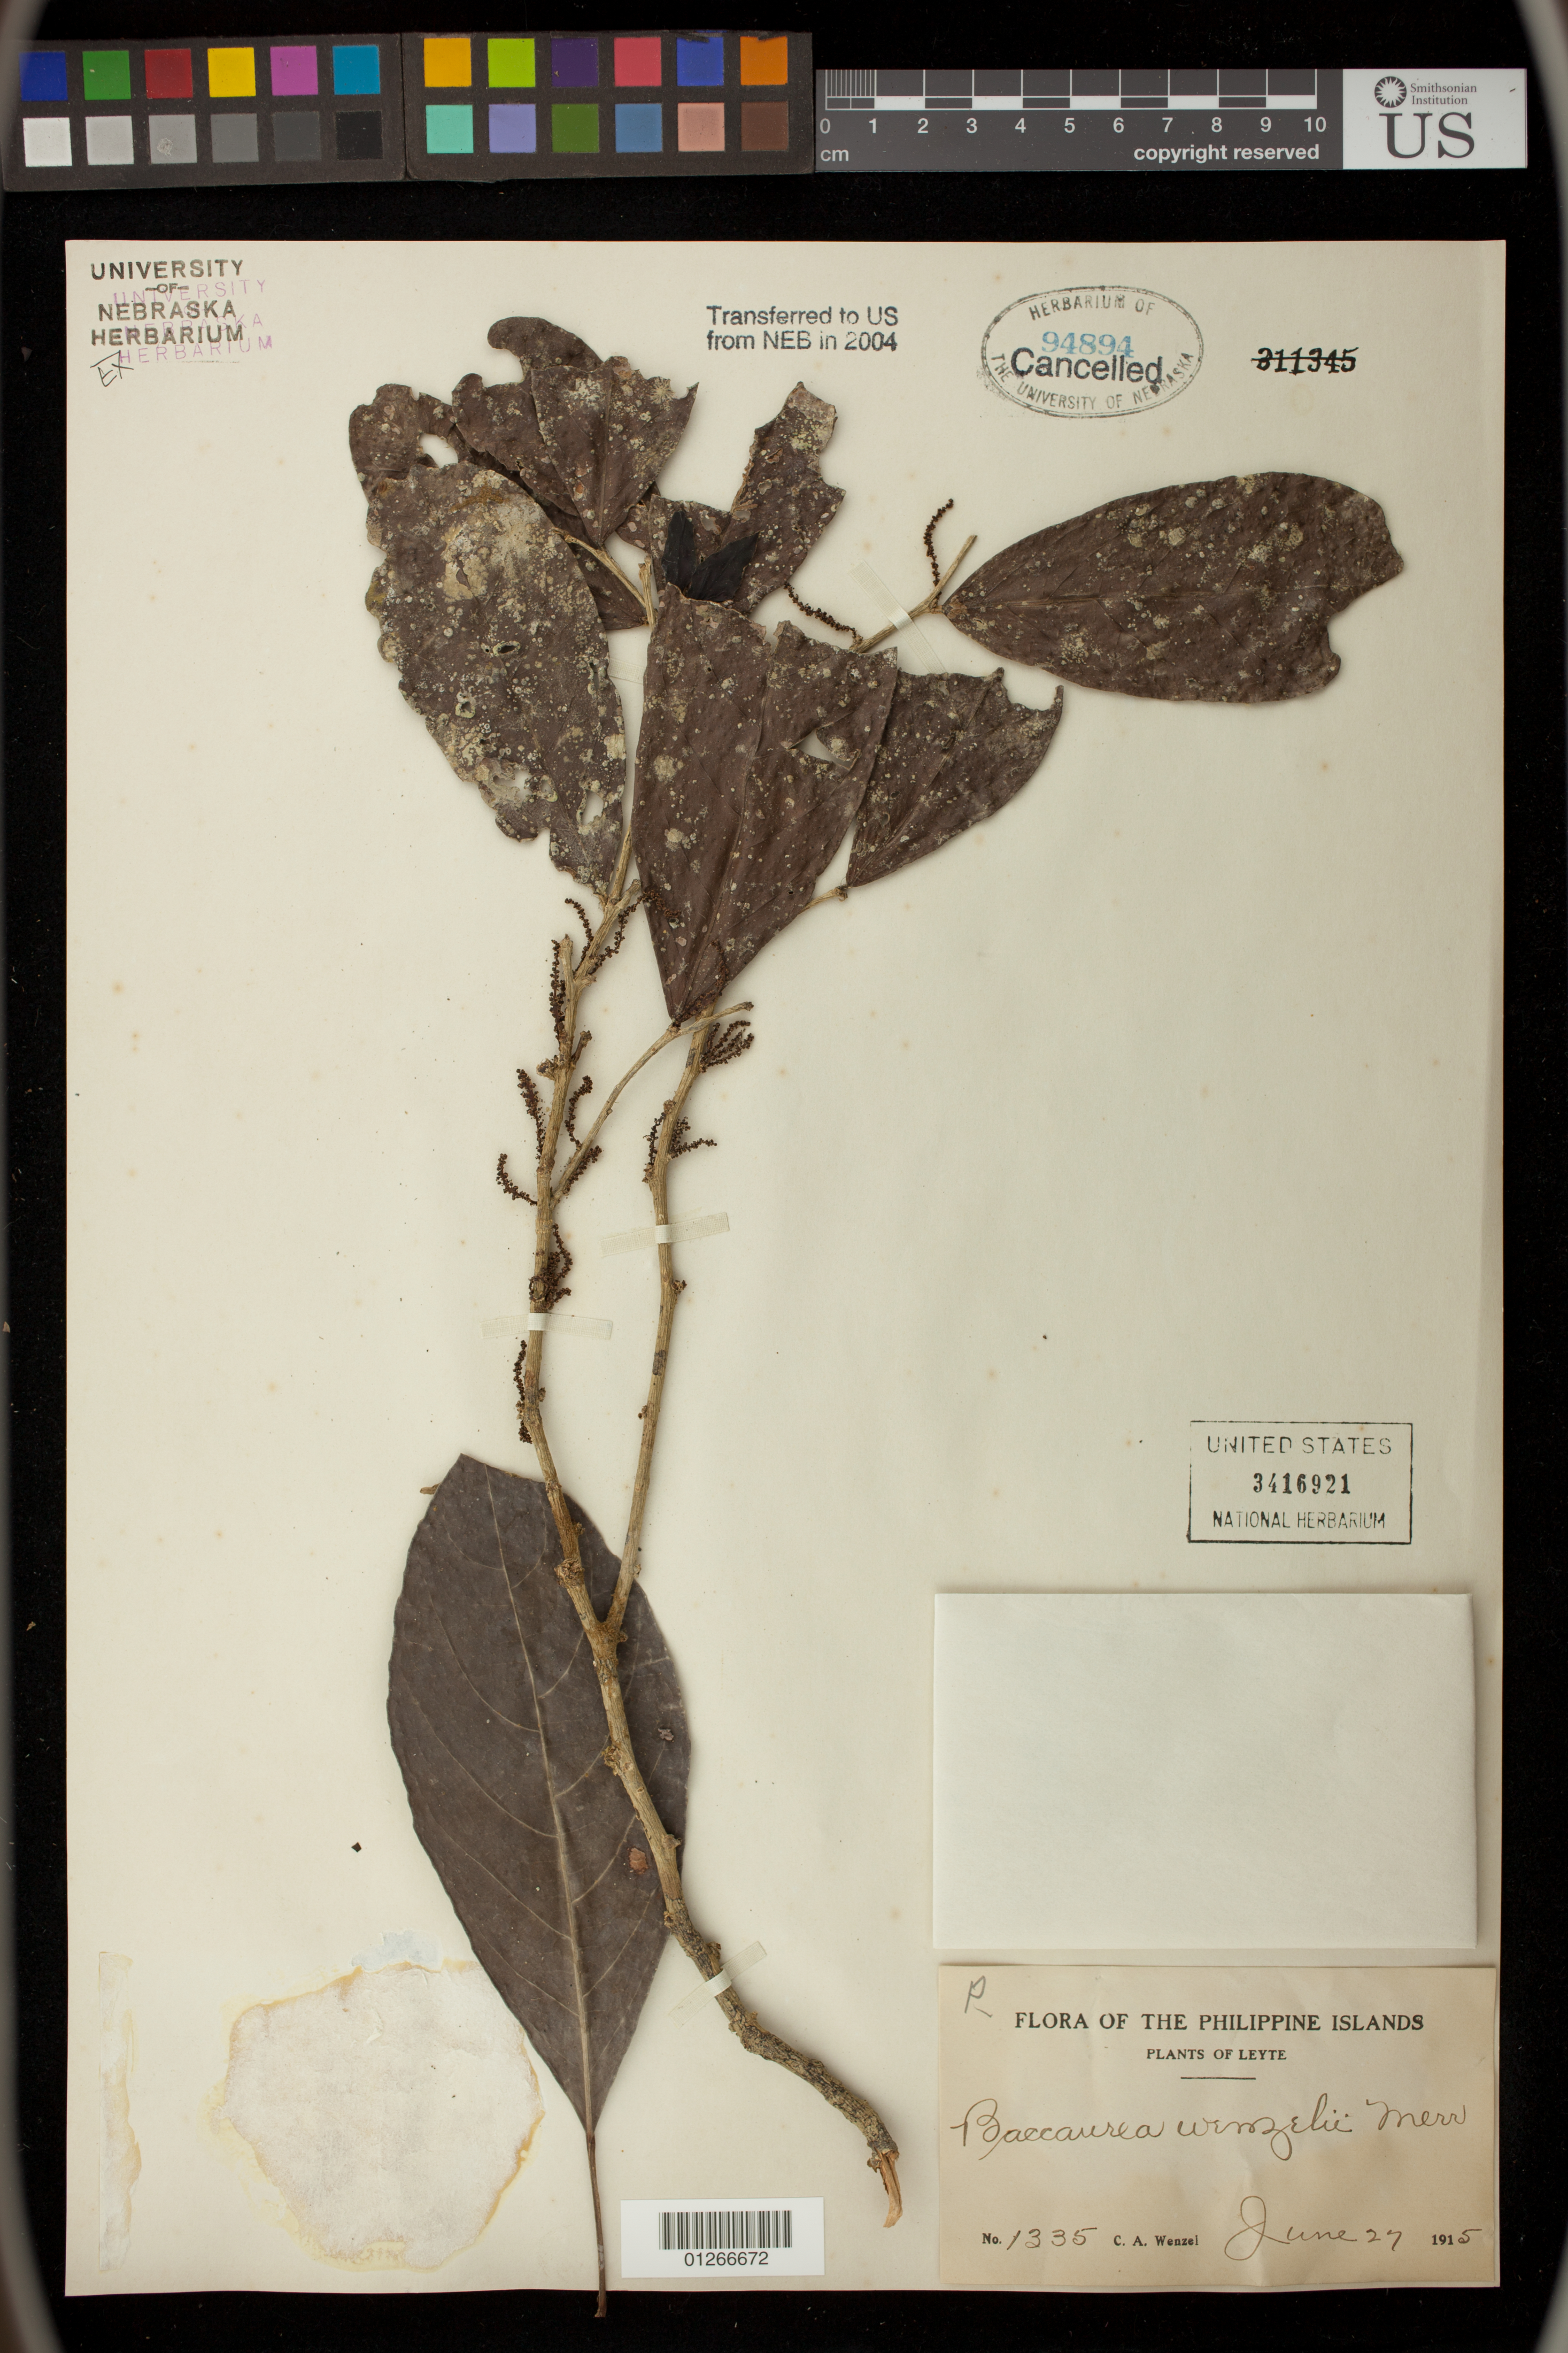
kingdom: Plantae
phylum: Tracheophyta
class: Magnoliopsida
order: Malpighiales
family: Phyllanthaceae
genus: Baccaurea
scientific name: Baccaurea sp.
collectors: C. Wenzel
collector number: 1335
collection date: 1915-06-27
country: Philippines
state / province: Eastern Visayas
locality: Leyte